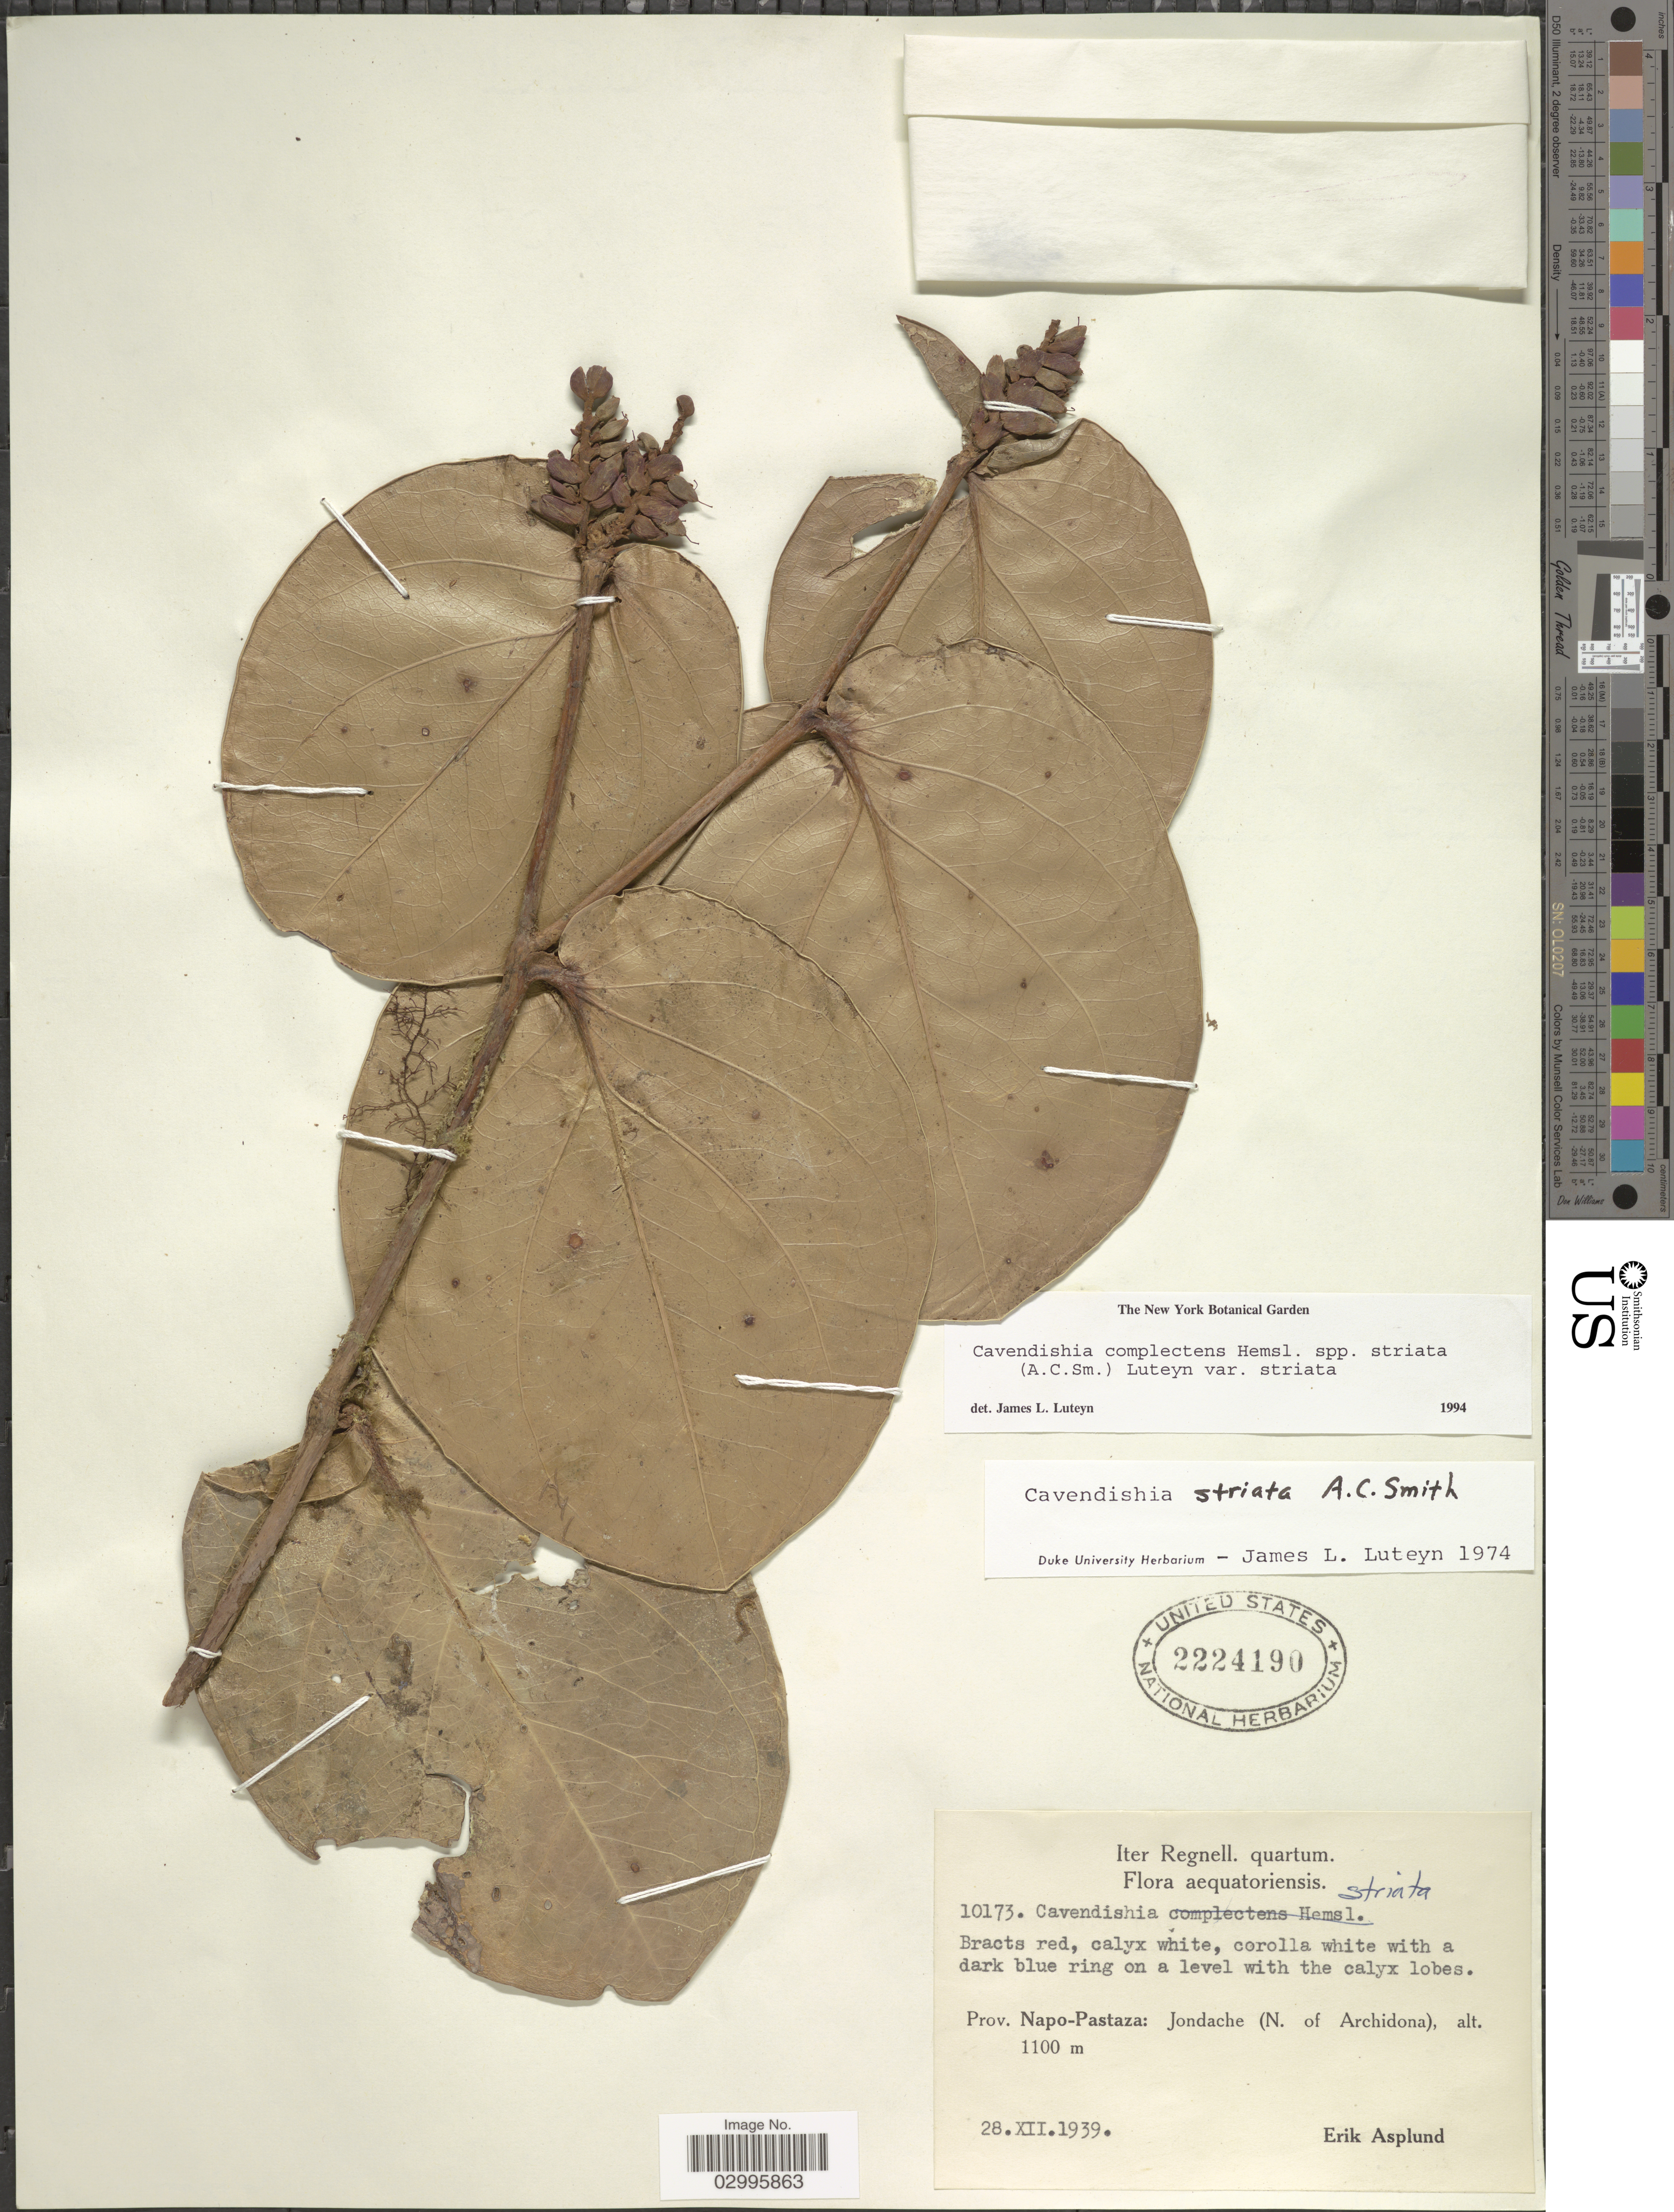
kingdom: Plantae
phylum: Tracheophyta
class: Magnoliopsida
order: Ericales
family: Ericaceae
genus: Cavendishia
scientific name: Cavendishia complectens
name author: Hemsl.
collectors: E. Asplund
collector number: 10173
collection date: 1939-12-28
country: Ecuador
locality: Napo-Pastaza: Jondache (N. of Archidona).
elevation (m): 1100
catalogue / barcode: US 2224190